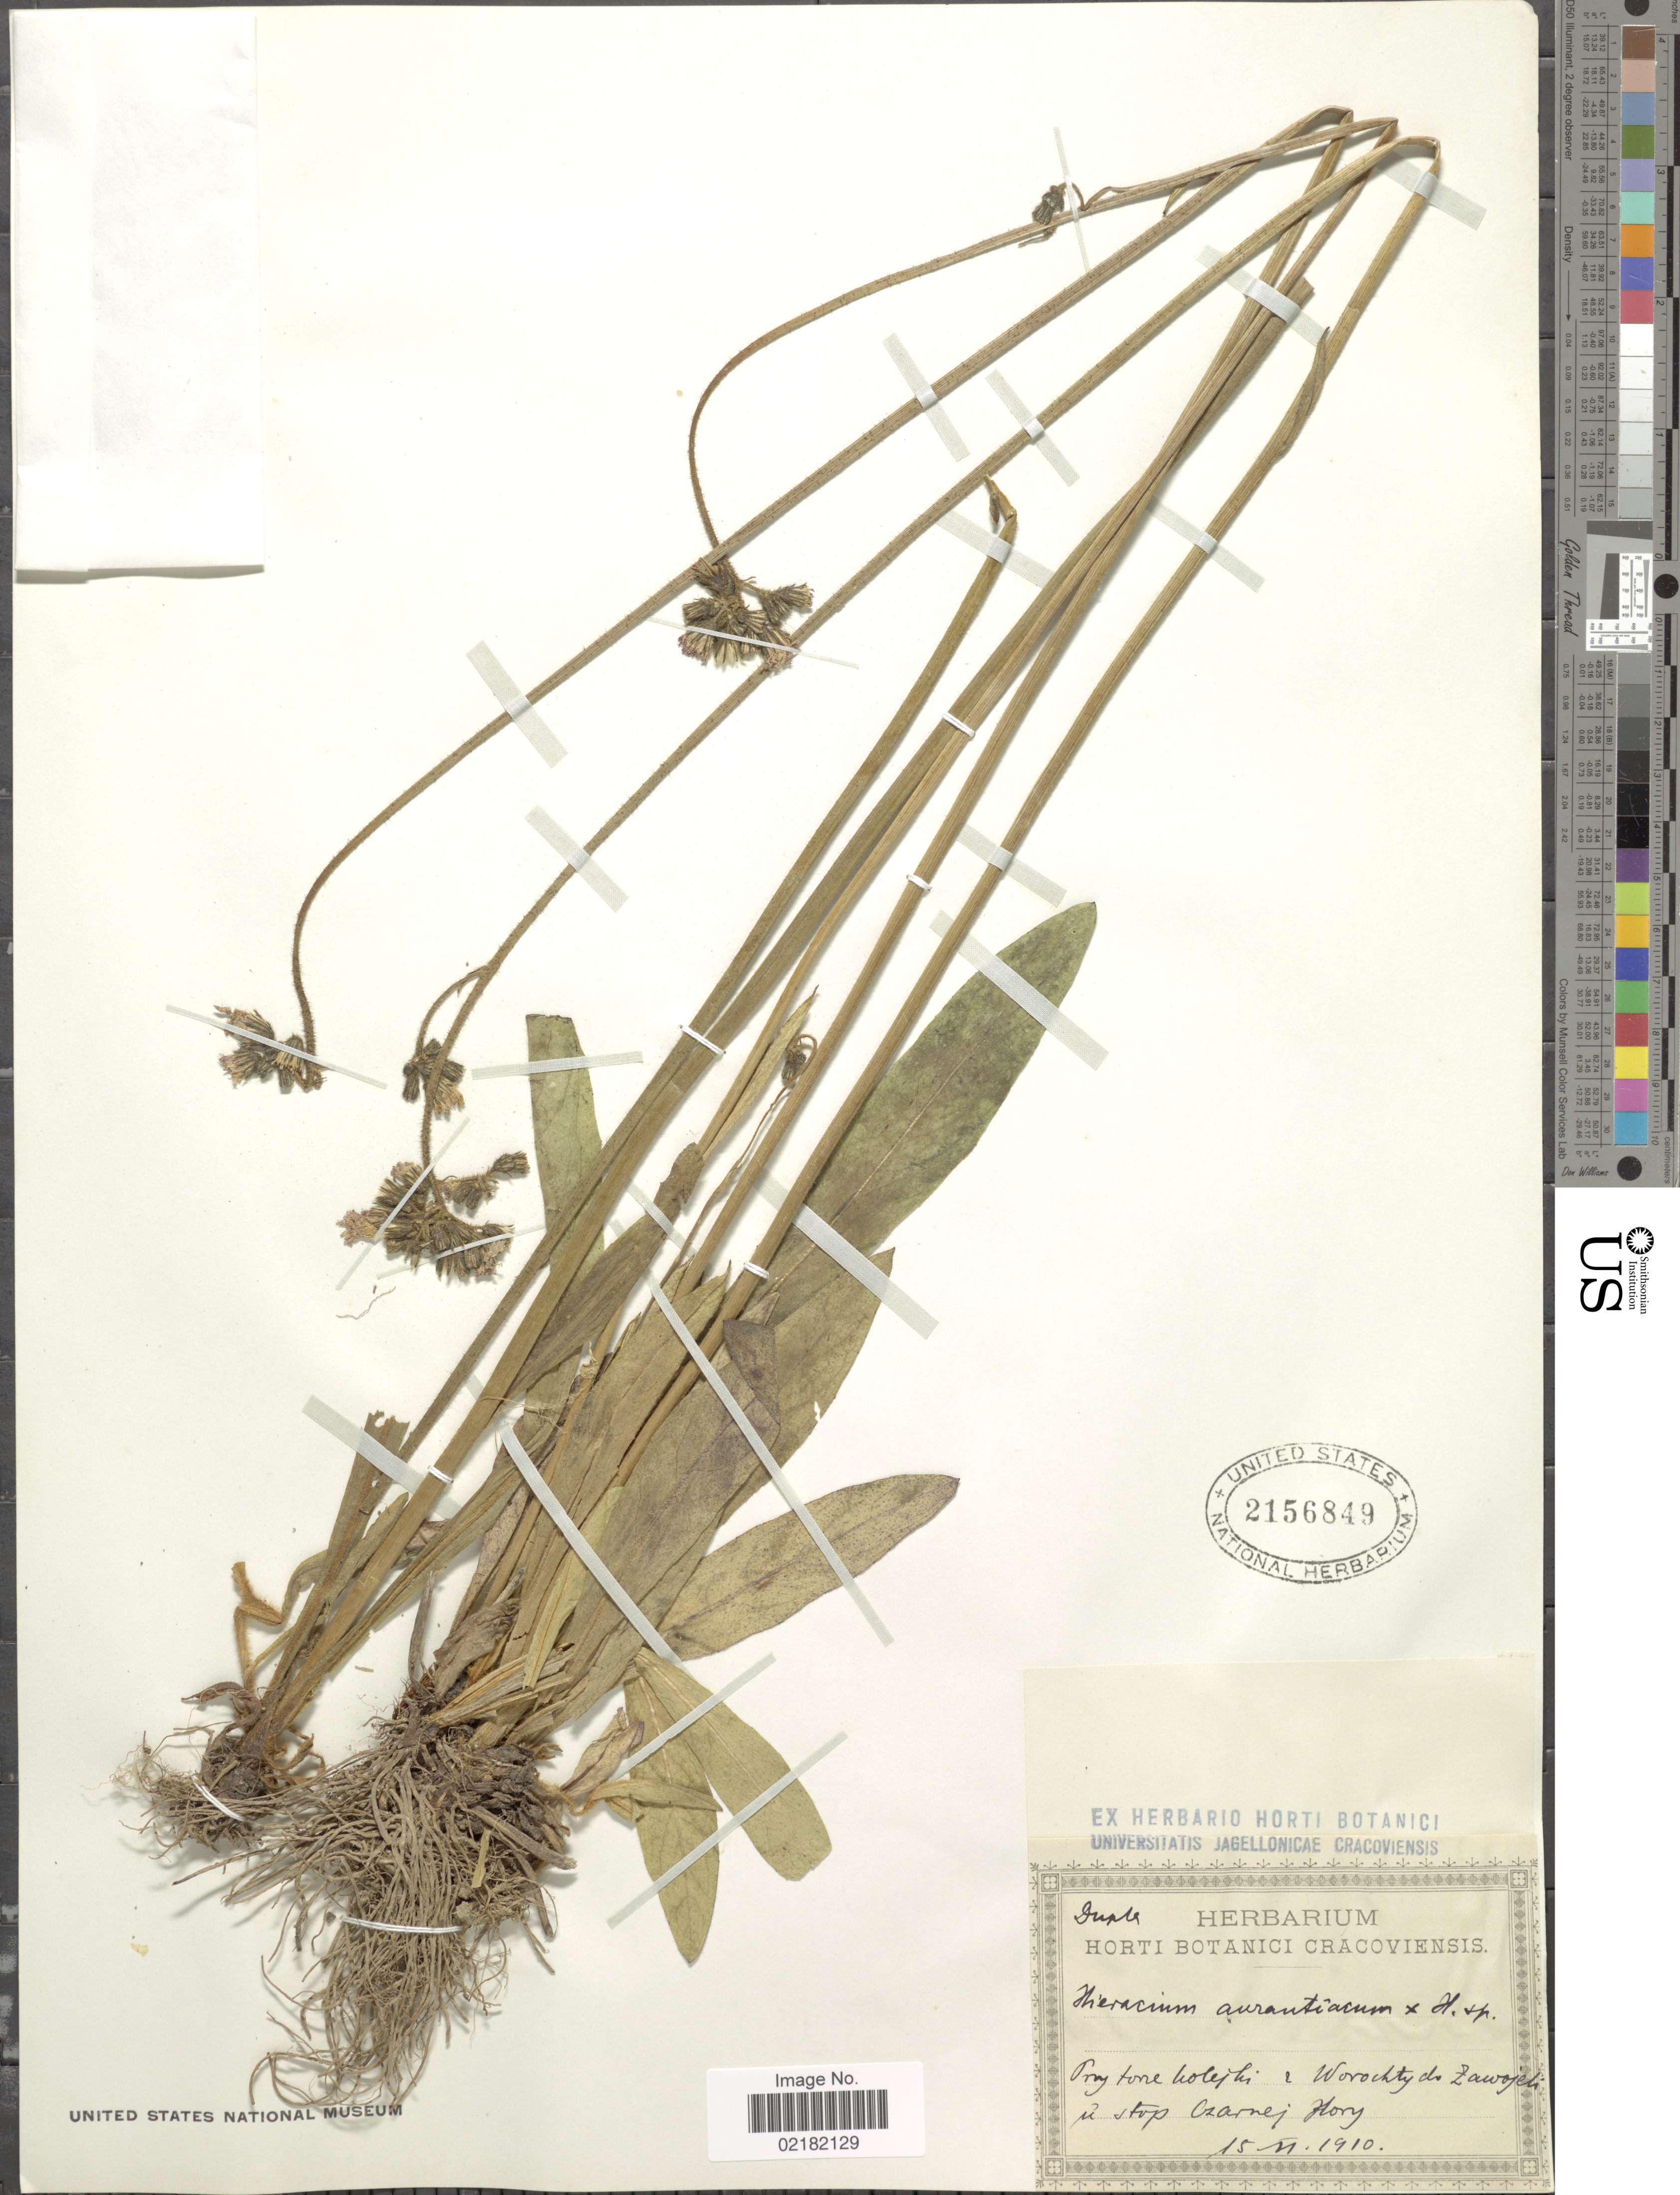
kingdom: Plantae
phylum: Tracheophyta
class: Magnoliopsida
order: Asterales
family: Asteraceae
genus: Pilosella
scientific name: Pilosella aurantiaca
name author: (L.) F.W. Schultz & Sch. Bip.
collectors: ex herb. Horti Botanici Cracoviensis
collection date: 1910-11-15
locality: Dry tone kolejki: Woroschty de Zawojeh in top Czarnej Hory. [interpreted]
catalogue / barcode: US 2156849